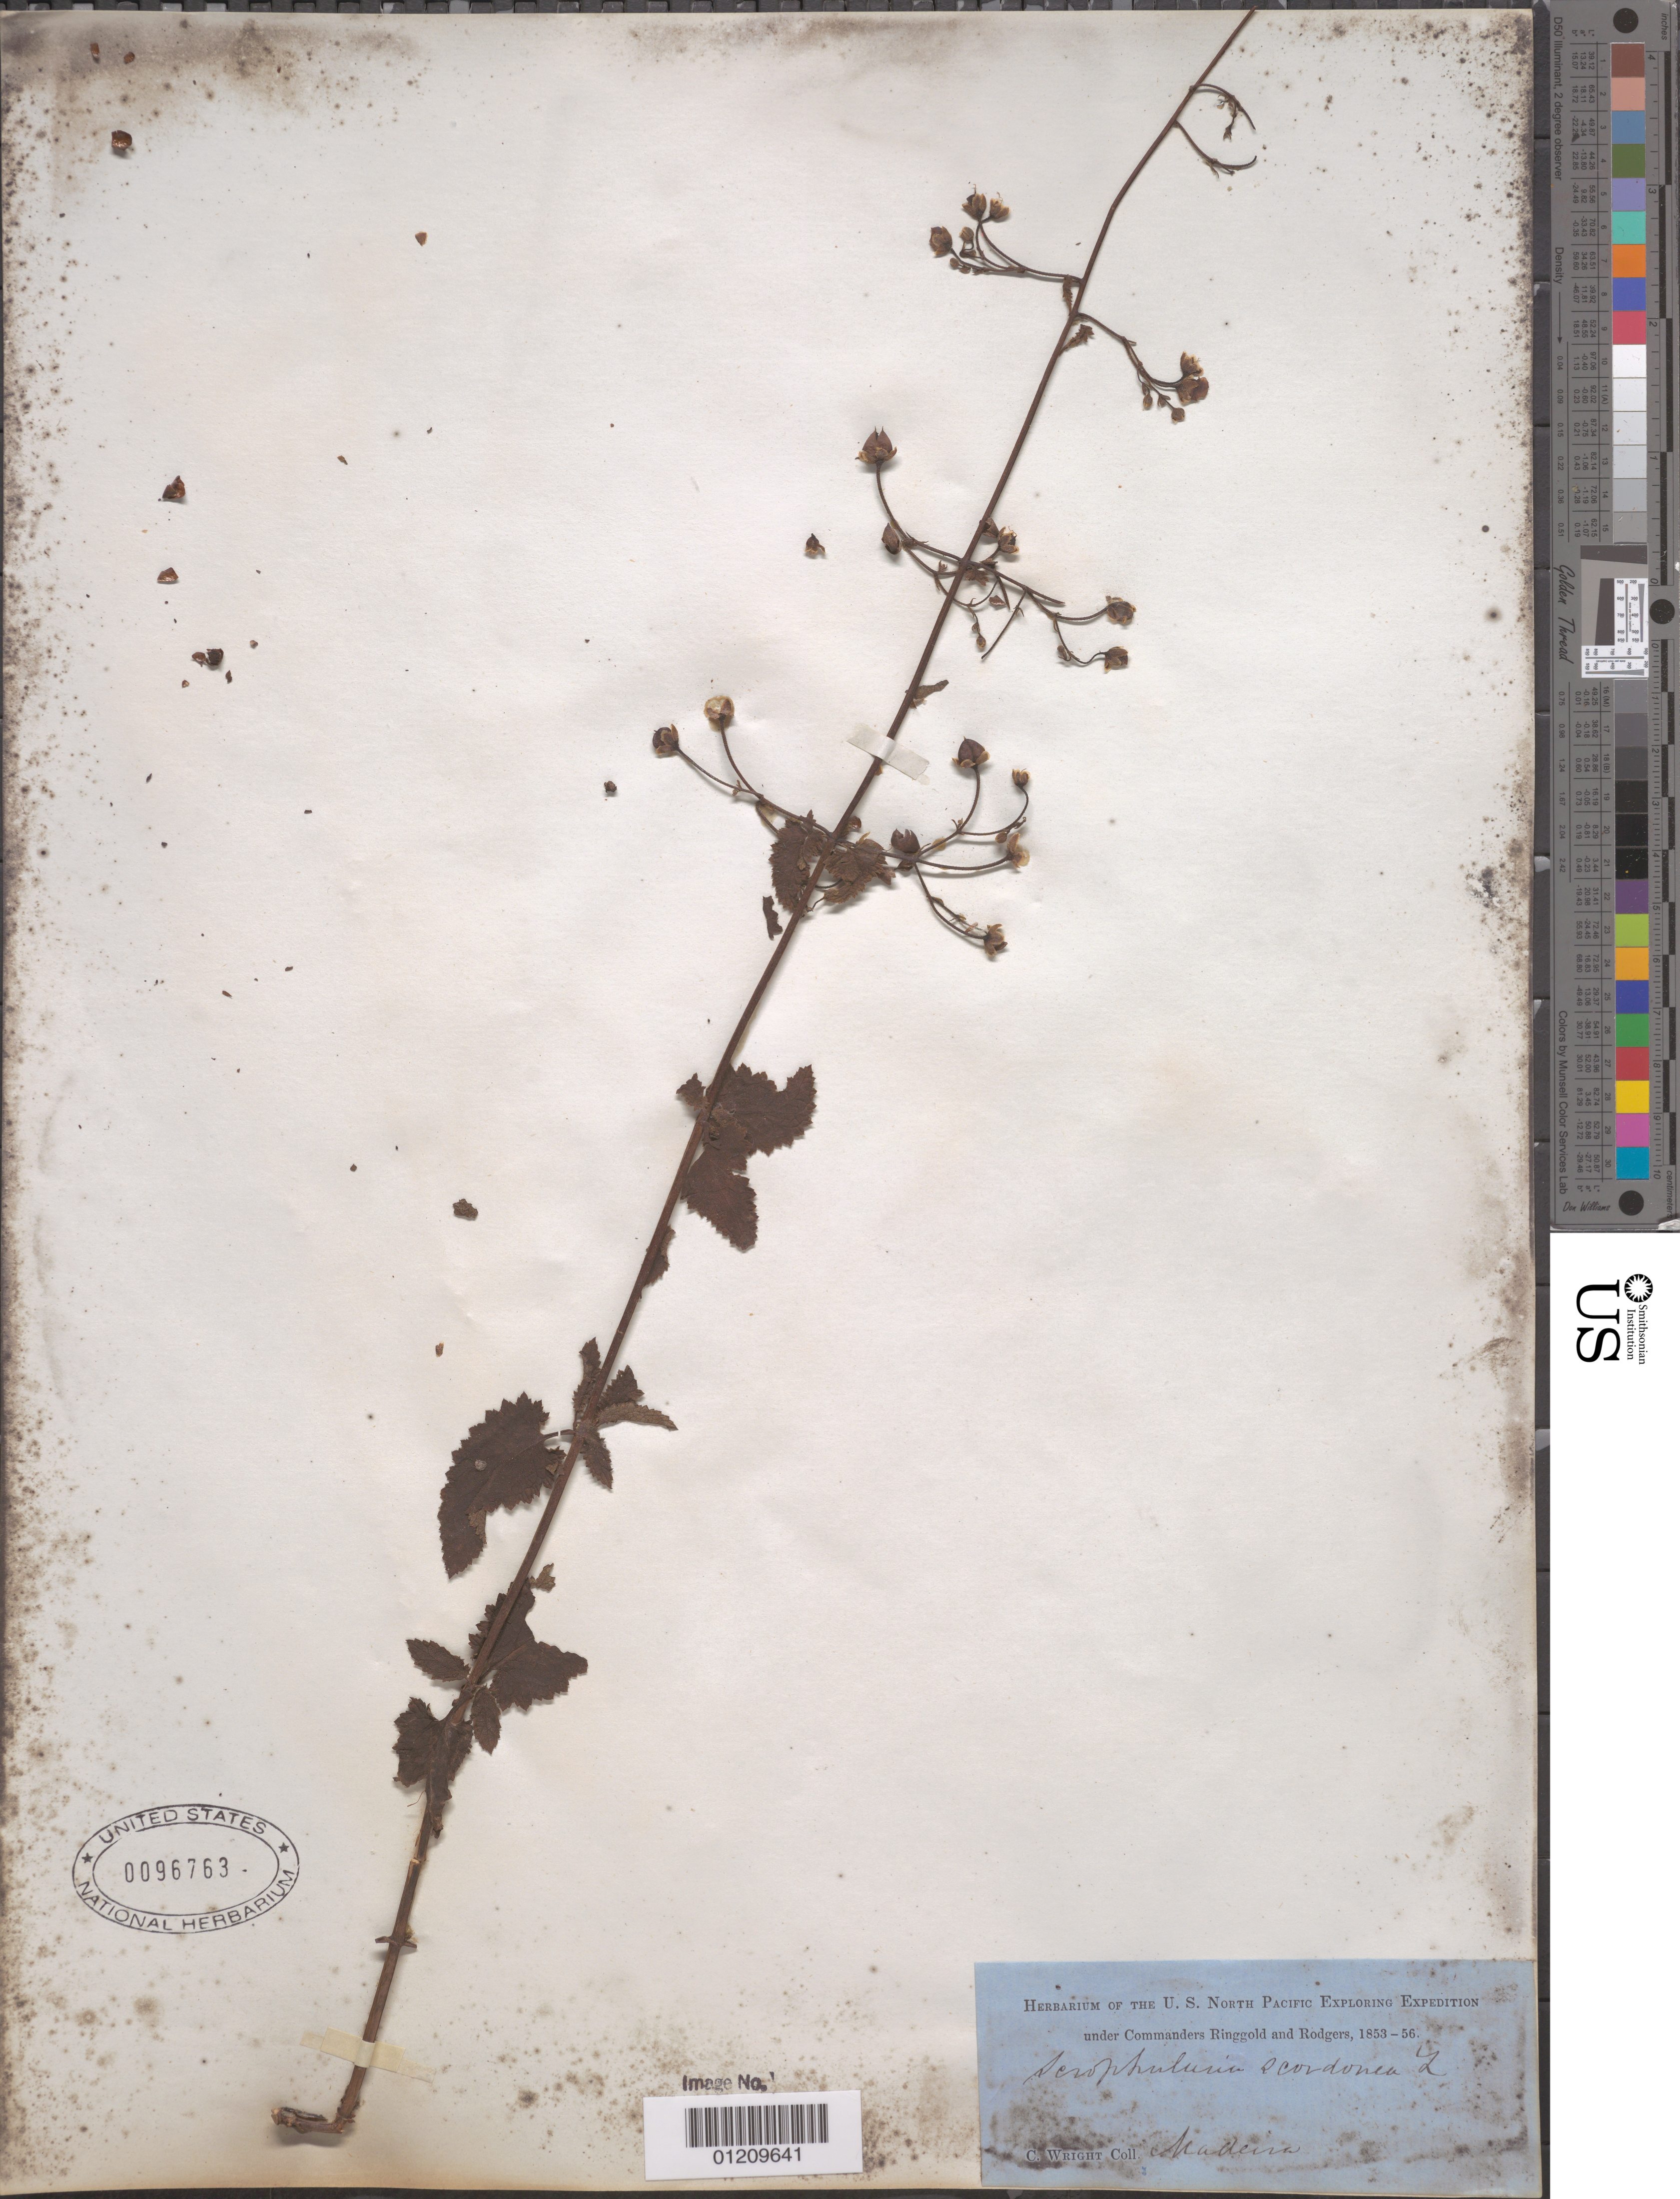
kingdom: Plantae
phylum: Tracheophyta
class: Magnoliopsida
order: Lamiales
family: Scrophulariaceae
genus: Scrophularia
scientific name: Scrophularia scorodonia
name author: L.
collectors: C. Wright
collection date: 1853/1856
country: Portugal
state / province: Madeira (Aut. Reg.)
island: Madeira Is.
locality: Madeira.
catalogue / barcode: US 96763